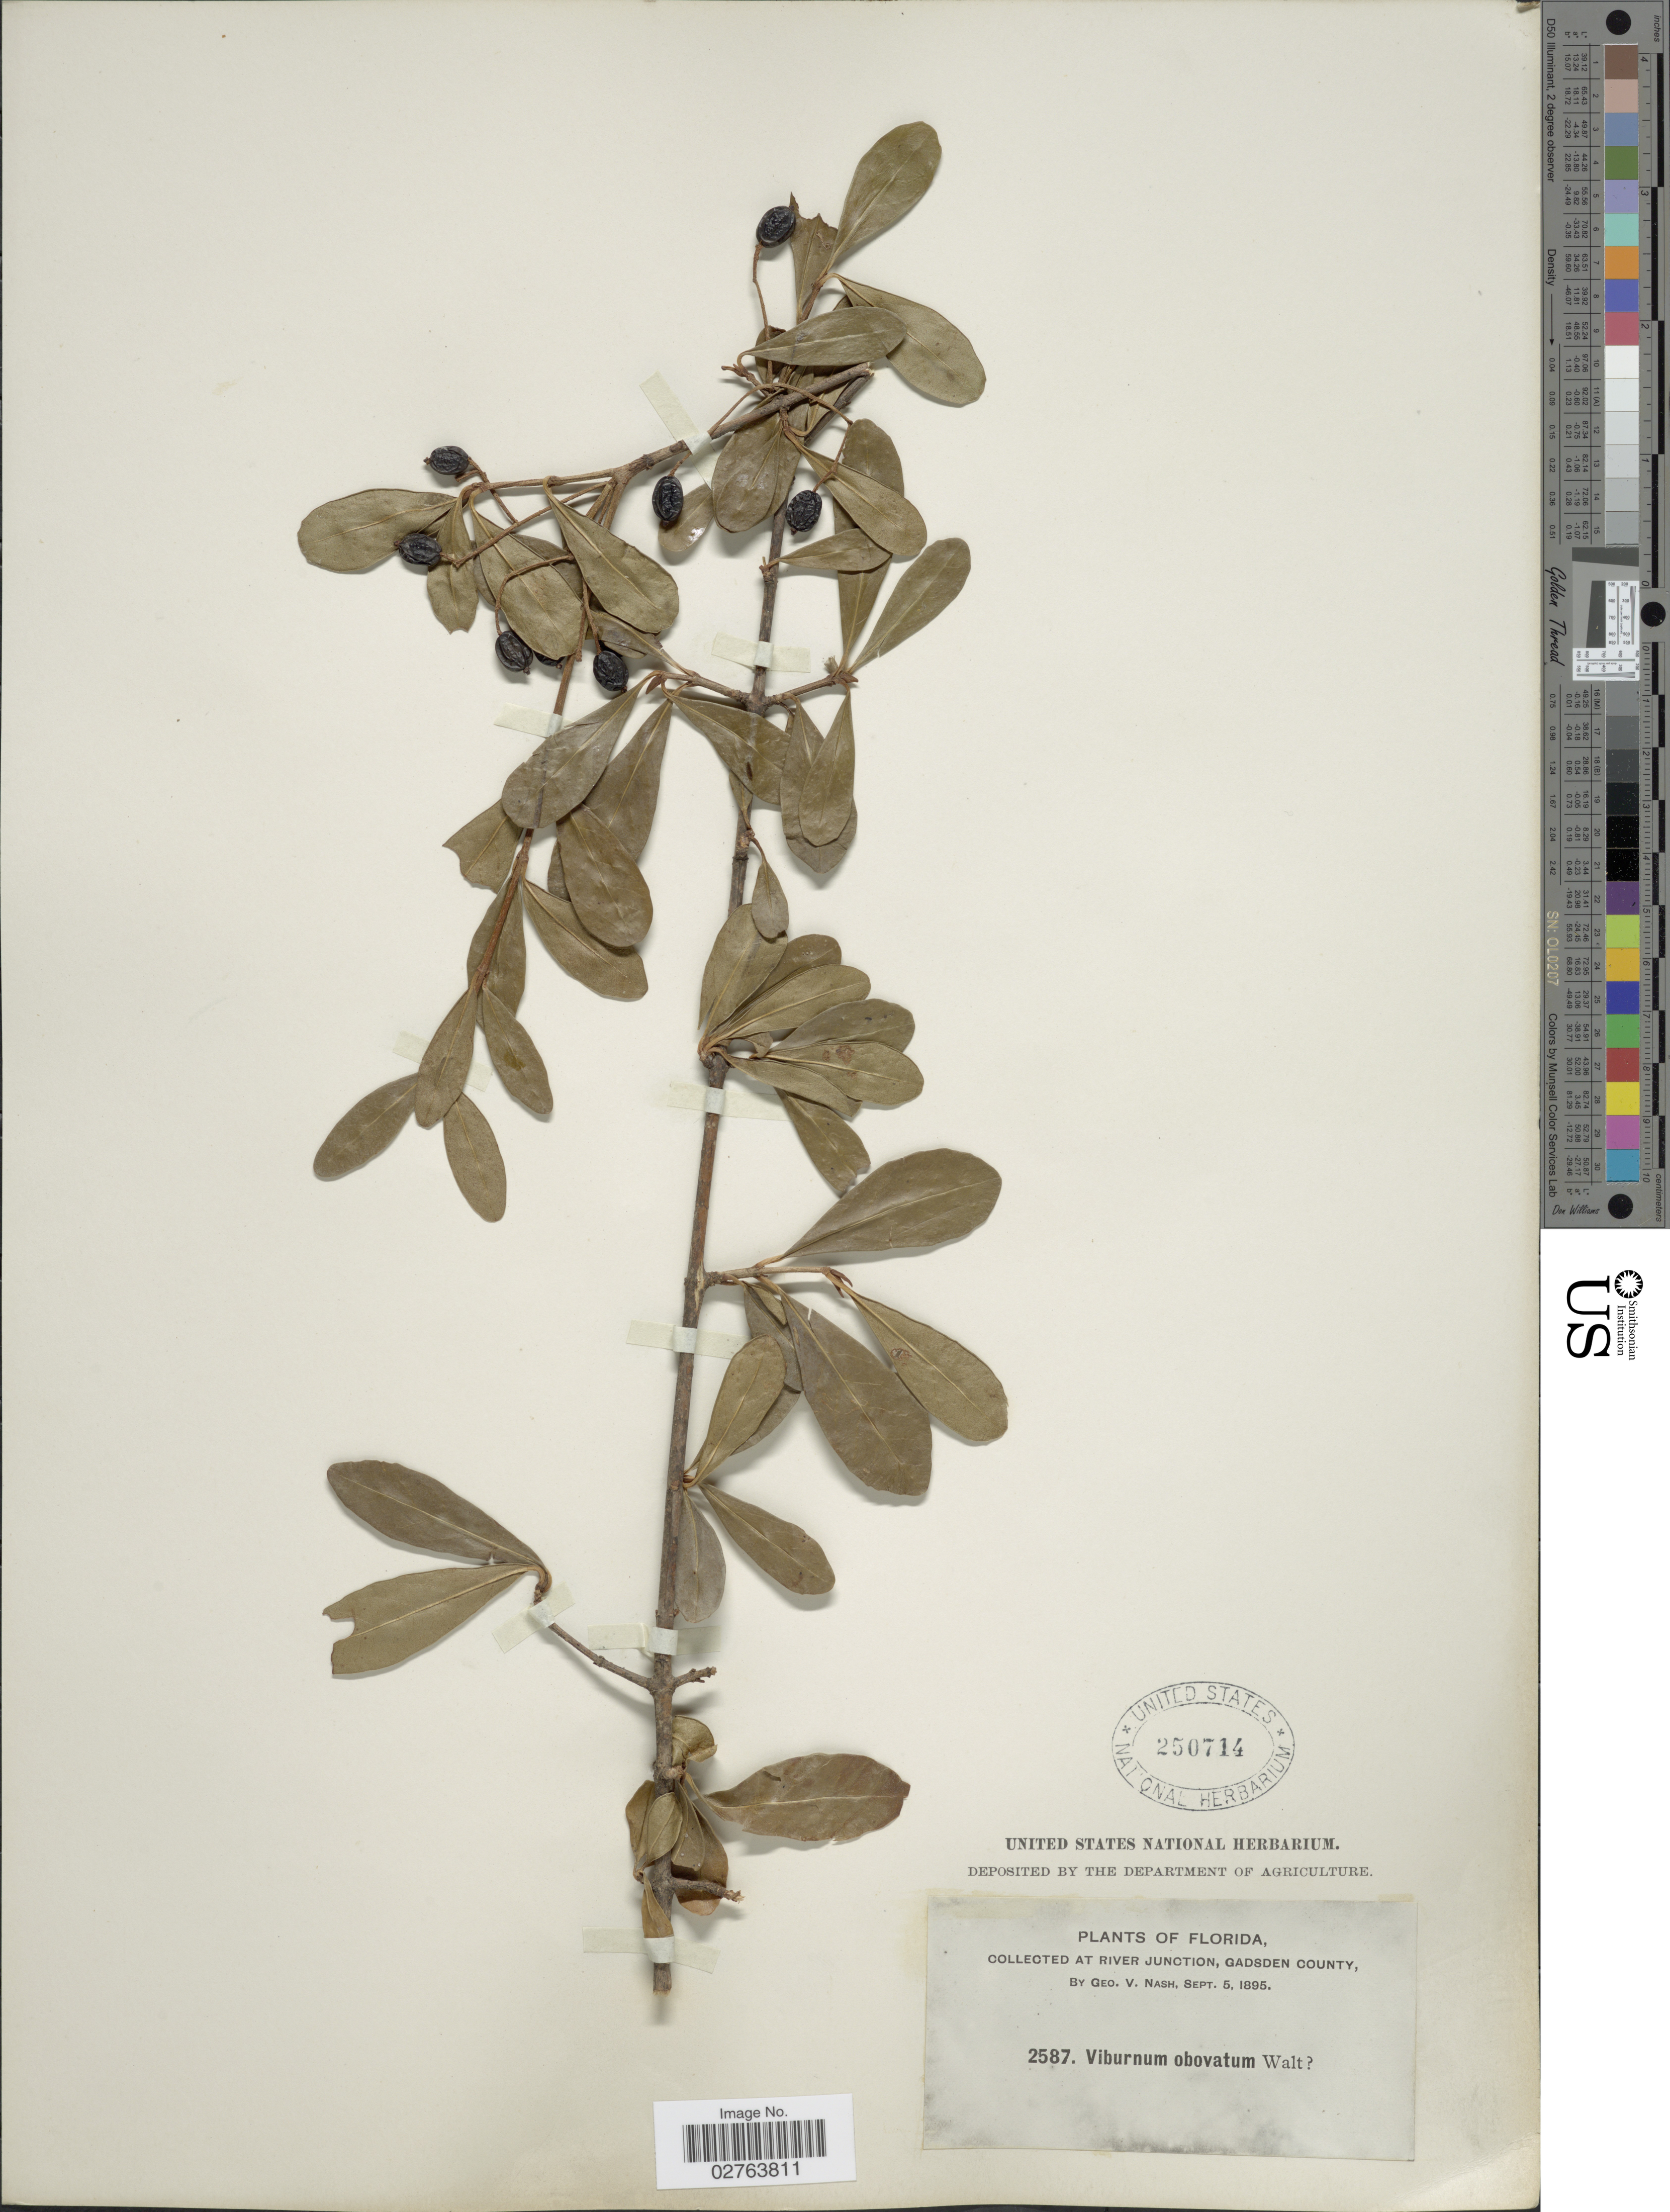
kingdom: Plantae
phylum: Tracheophyta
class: Magnoliopsida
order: Dipsacales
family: Viburnaceae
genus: Viburnum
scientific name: Viburnum obovatum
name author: Walter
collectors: G. V. Nash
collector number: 2587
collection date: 1895-09-05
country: United States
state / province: Florida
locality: River Junction, Gadsden County.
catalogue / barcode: US 250714